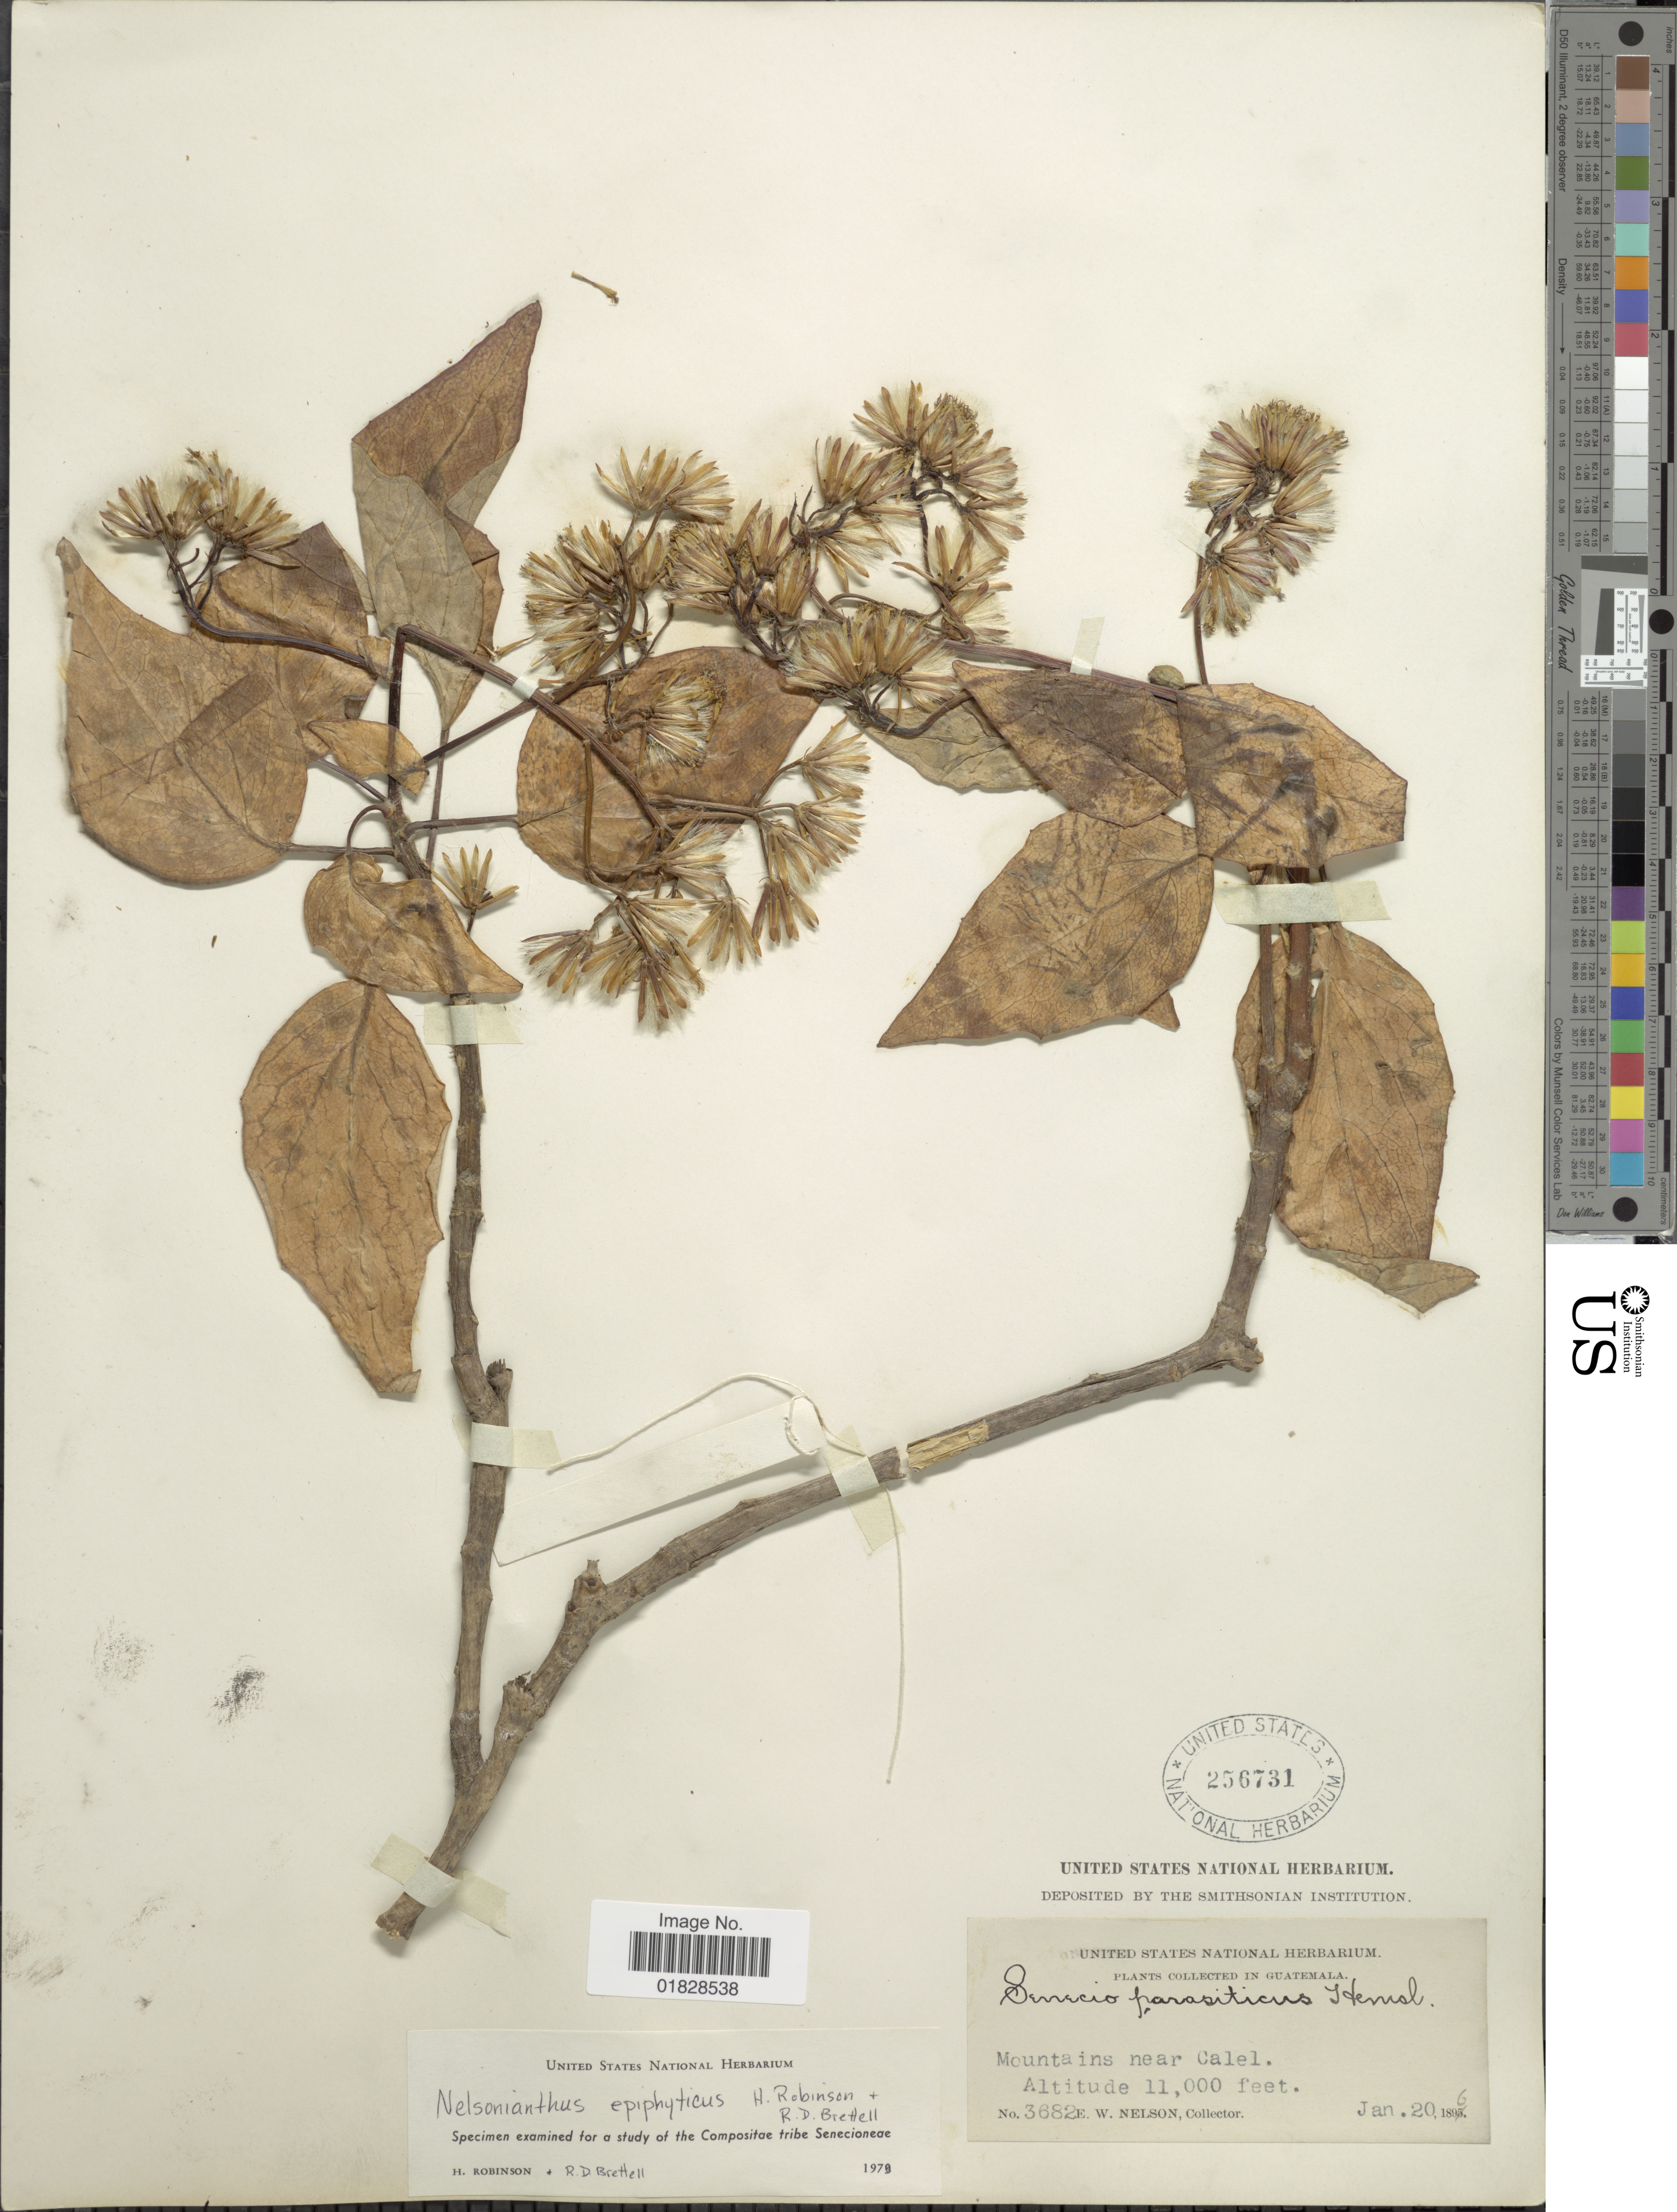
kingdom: Plantae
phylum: Tracheophyta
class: Magnoliopsida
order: Asterales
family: Asteraceae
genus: Nelsonianthus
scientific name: Nelsonianthus epiphyticus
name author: H. Rob. & Brettell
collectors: E. W. Nelson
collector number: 3682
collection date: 1896-01-20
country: Guatemala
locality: Mountains near Calel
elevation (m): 3353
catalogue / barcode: US 256731